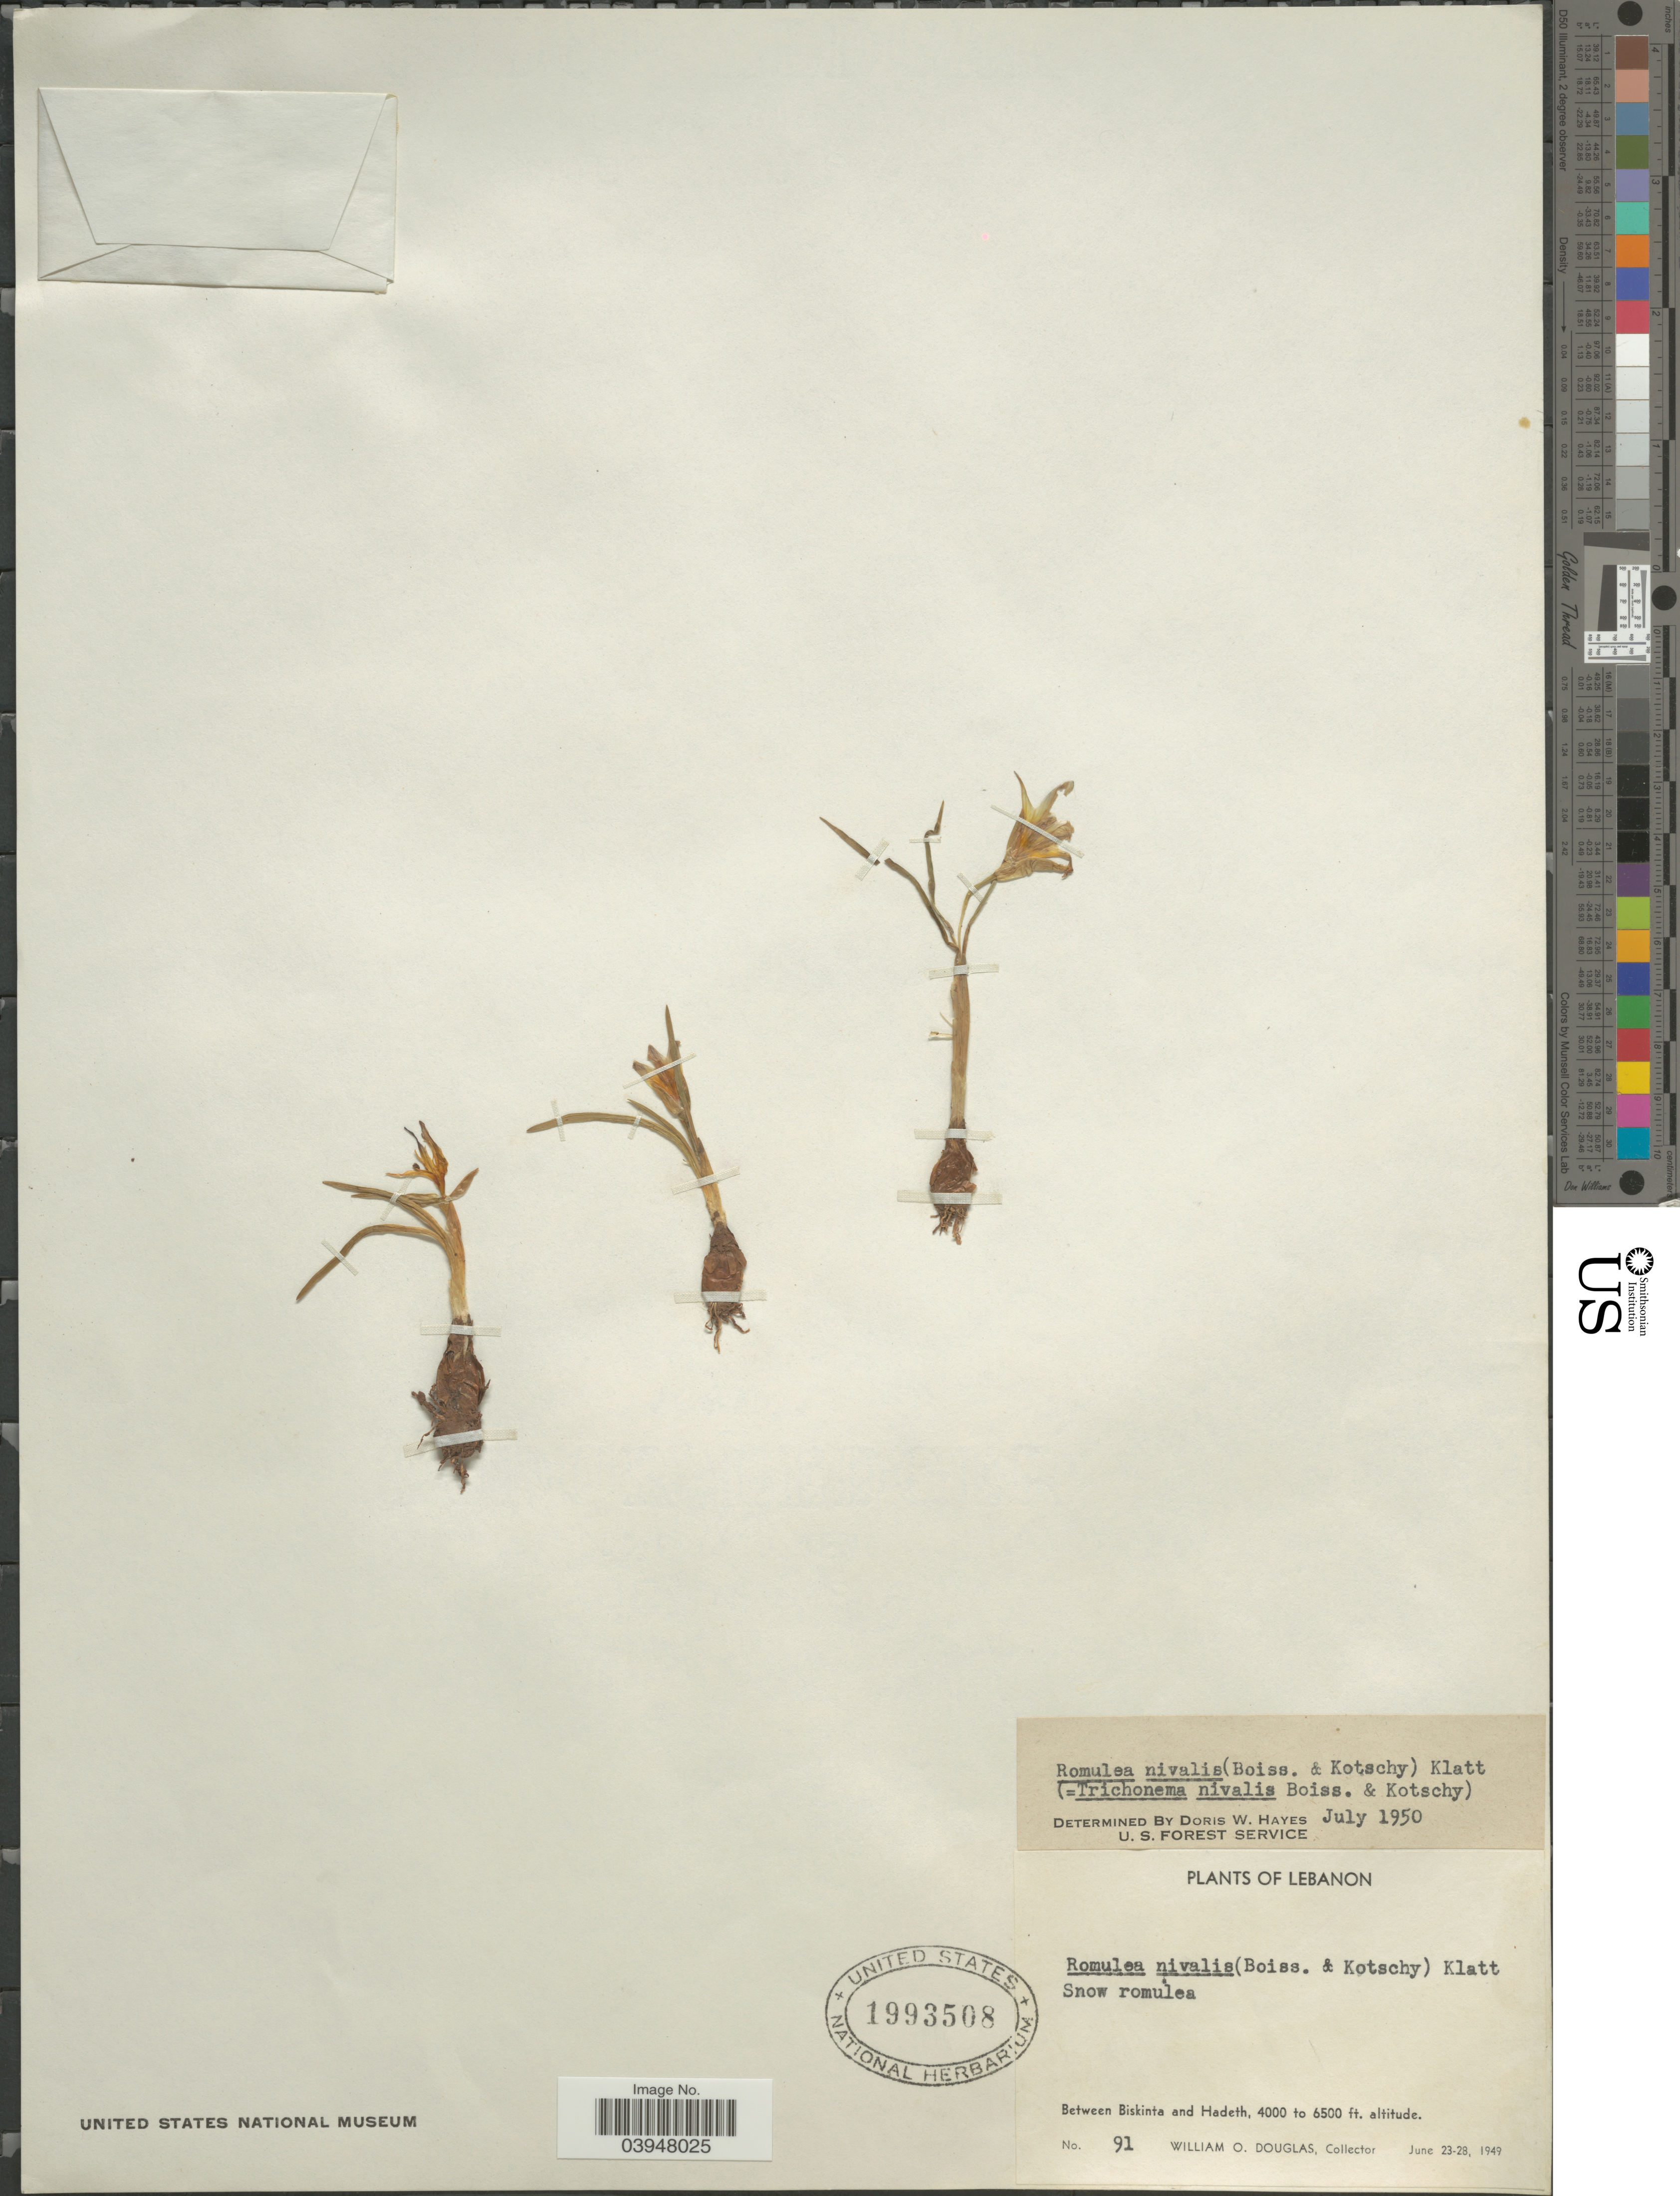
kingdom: Plantae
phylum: Tracheophyta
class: Liliopsida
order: Asparagales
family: Iridaceae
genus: Romulea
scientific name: Romulea nivalis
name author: (Boiss. & Kotschy) Klatt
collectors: W. Douglas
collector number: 91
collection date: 1949-06-23/1949-06-28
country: Lebanon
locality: Between Biskinta and Hadeth.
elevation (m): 1219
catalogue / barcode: US 1993508